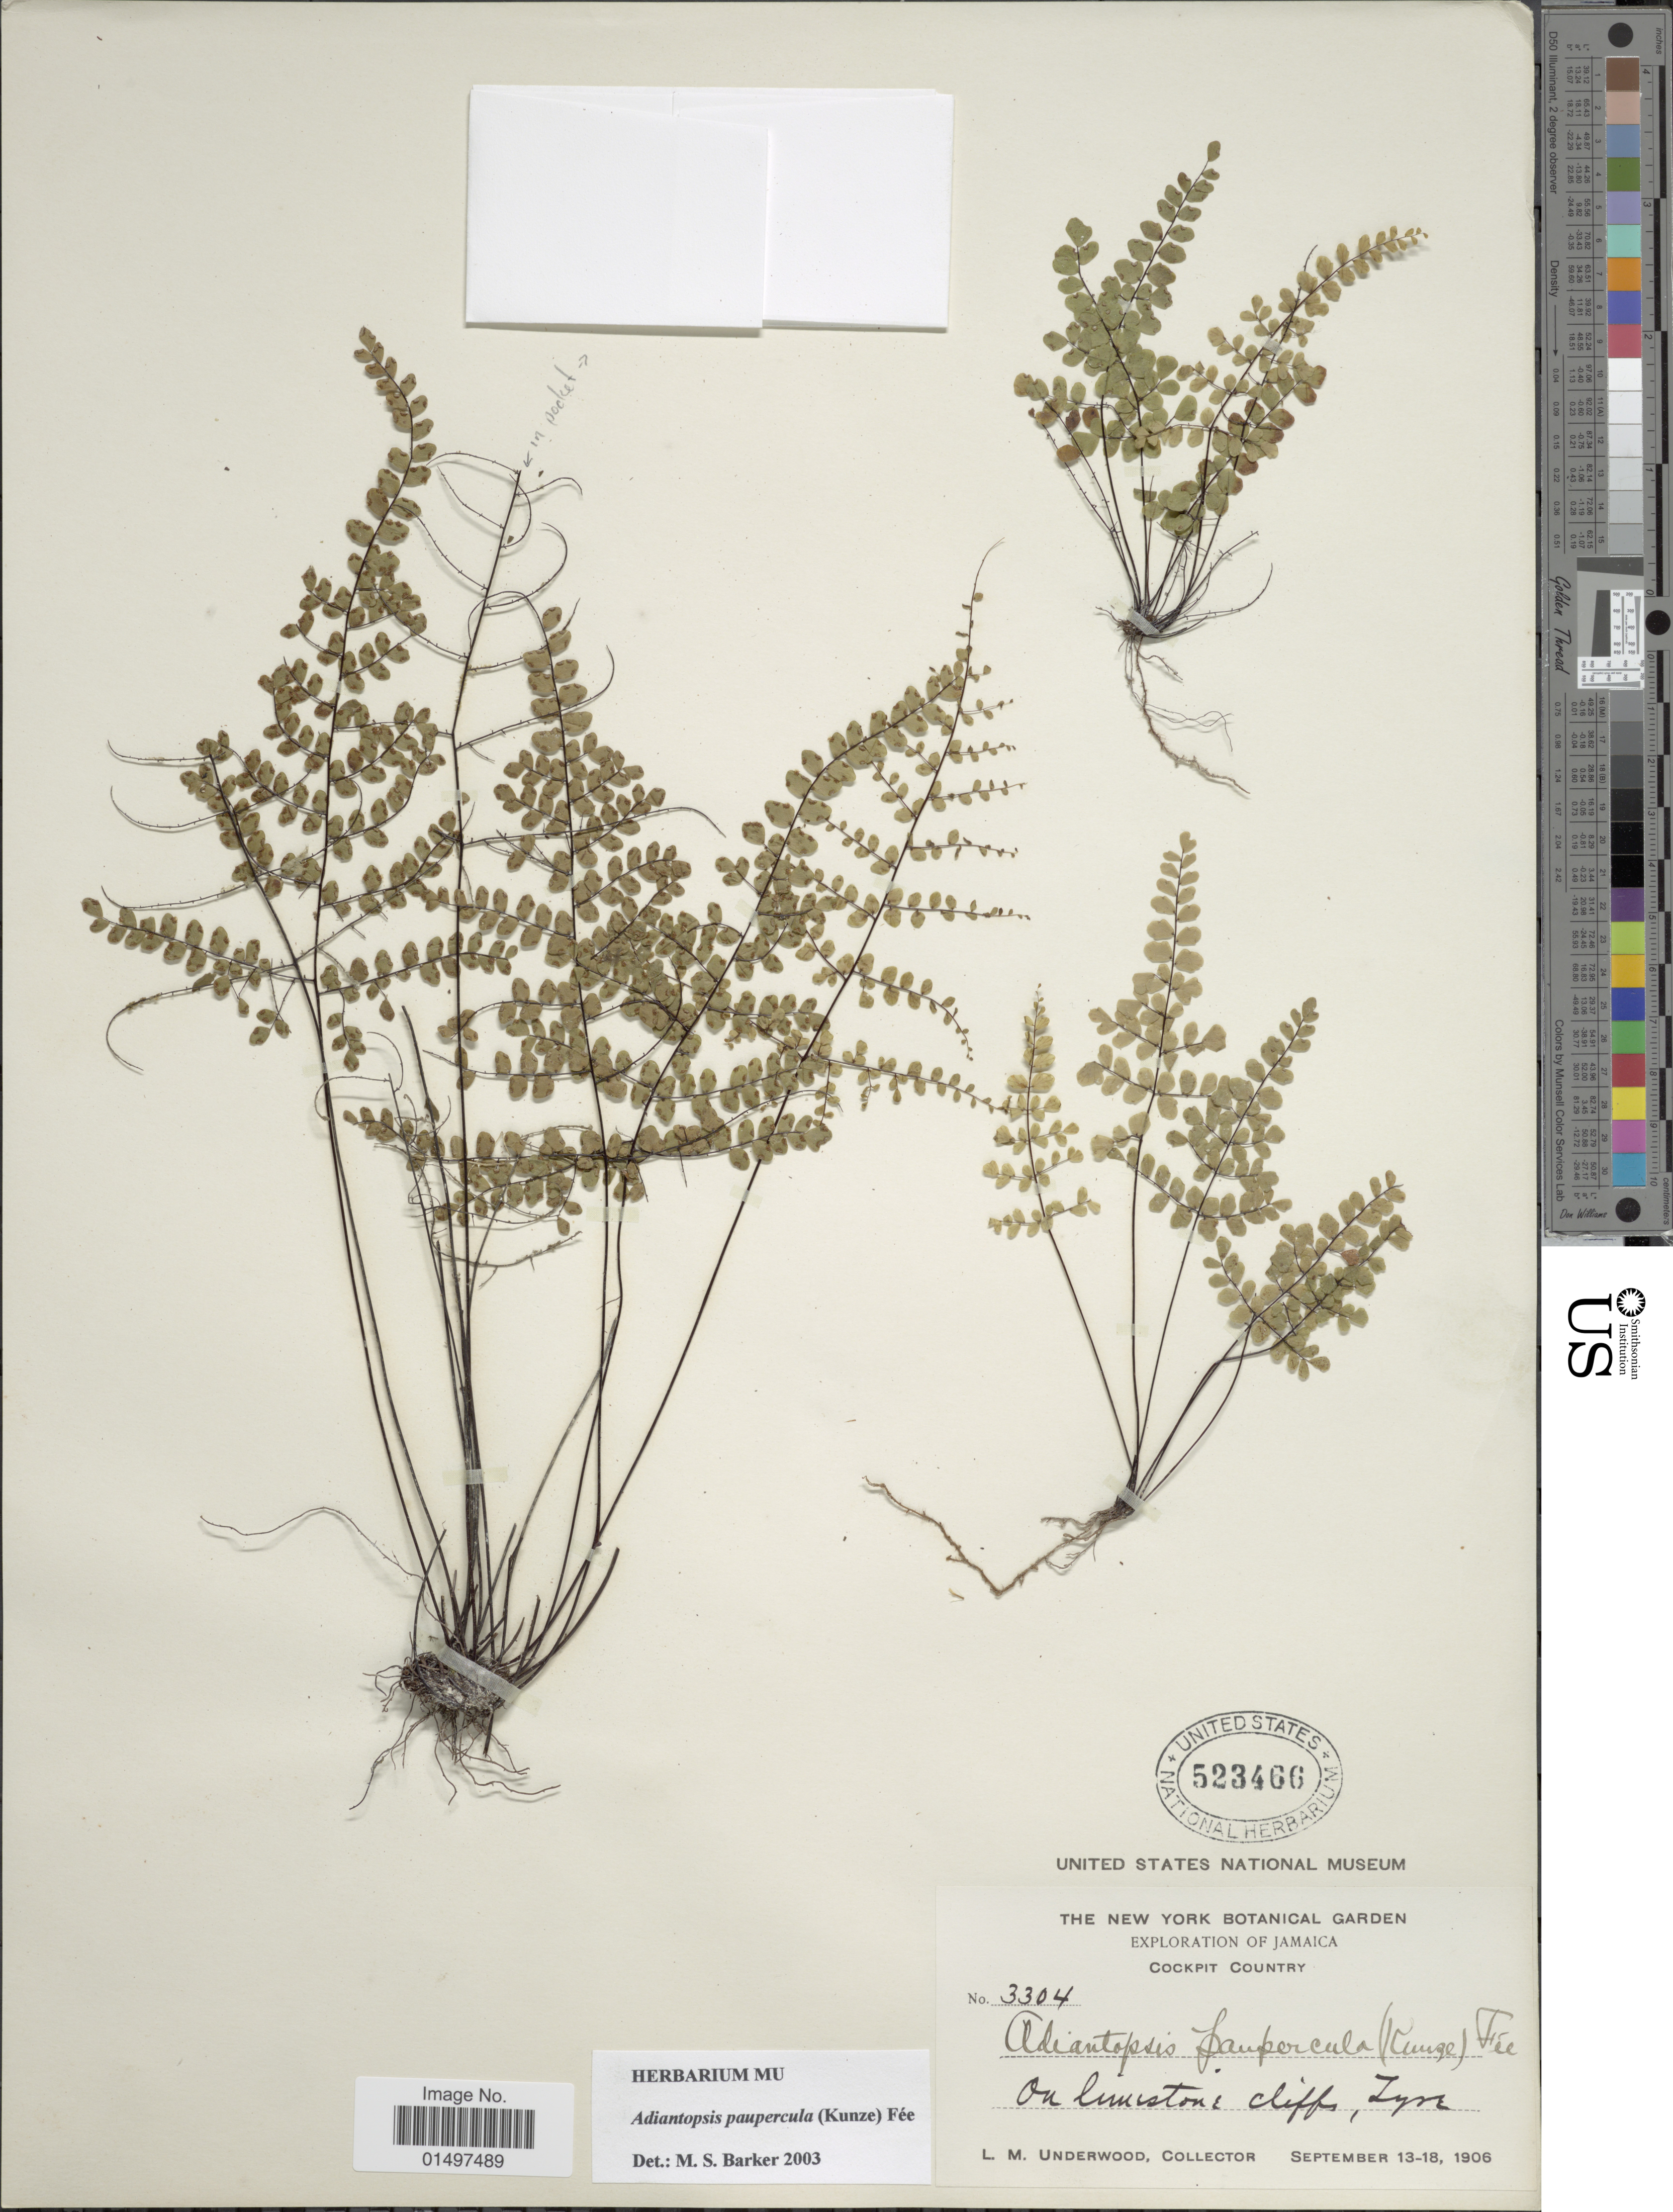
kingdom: Plantae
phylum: Tracheophyta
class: Polypodiopsida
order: Polypodiales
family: Pteridaceae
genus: Adiantopsis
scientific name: Adiantopsis paupercula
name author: (Kunze) Fée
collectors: L. M. Underwood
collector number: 3304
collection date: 1906-09-13/1906-09-18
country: Jamaica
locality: Cockpit Country. Tyre.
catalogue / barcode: US 523466